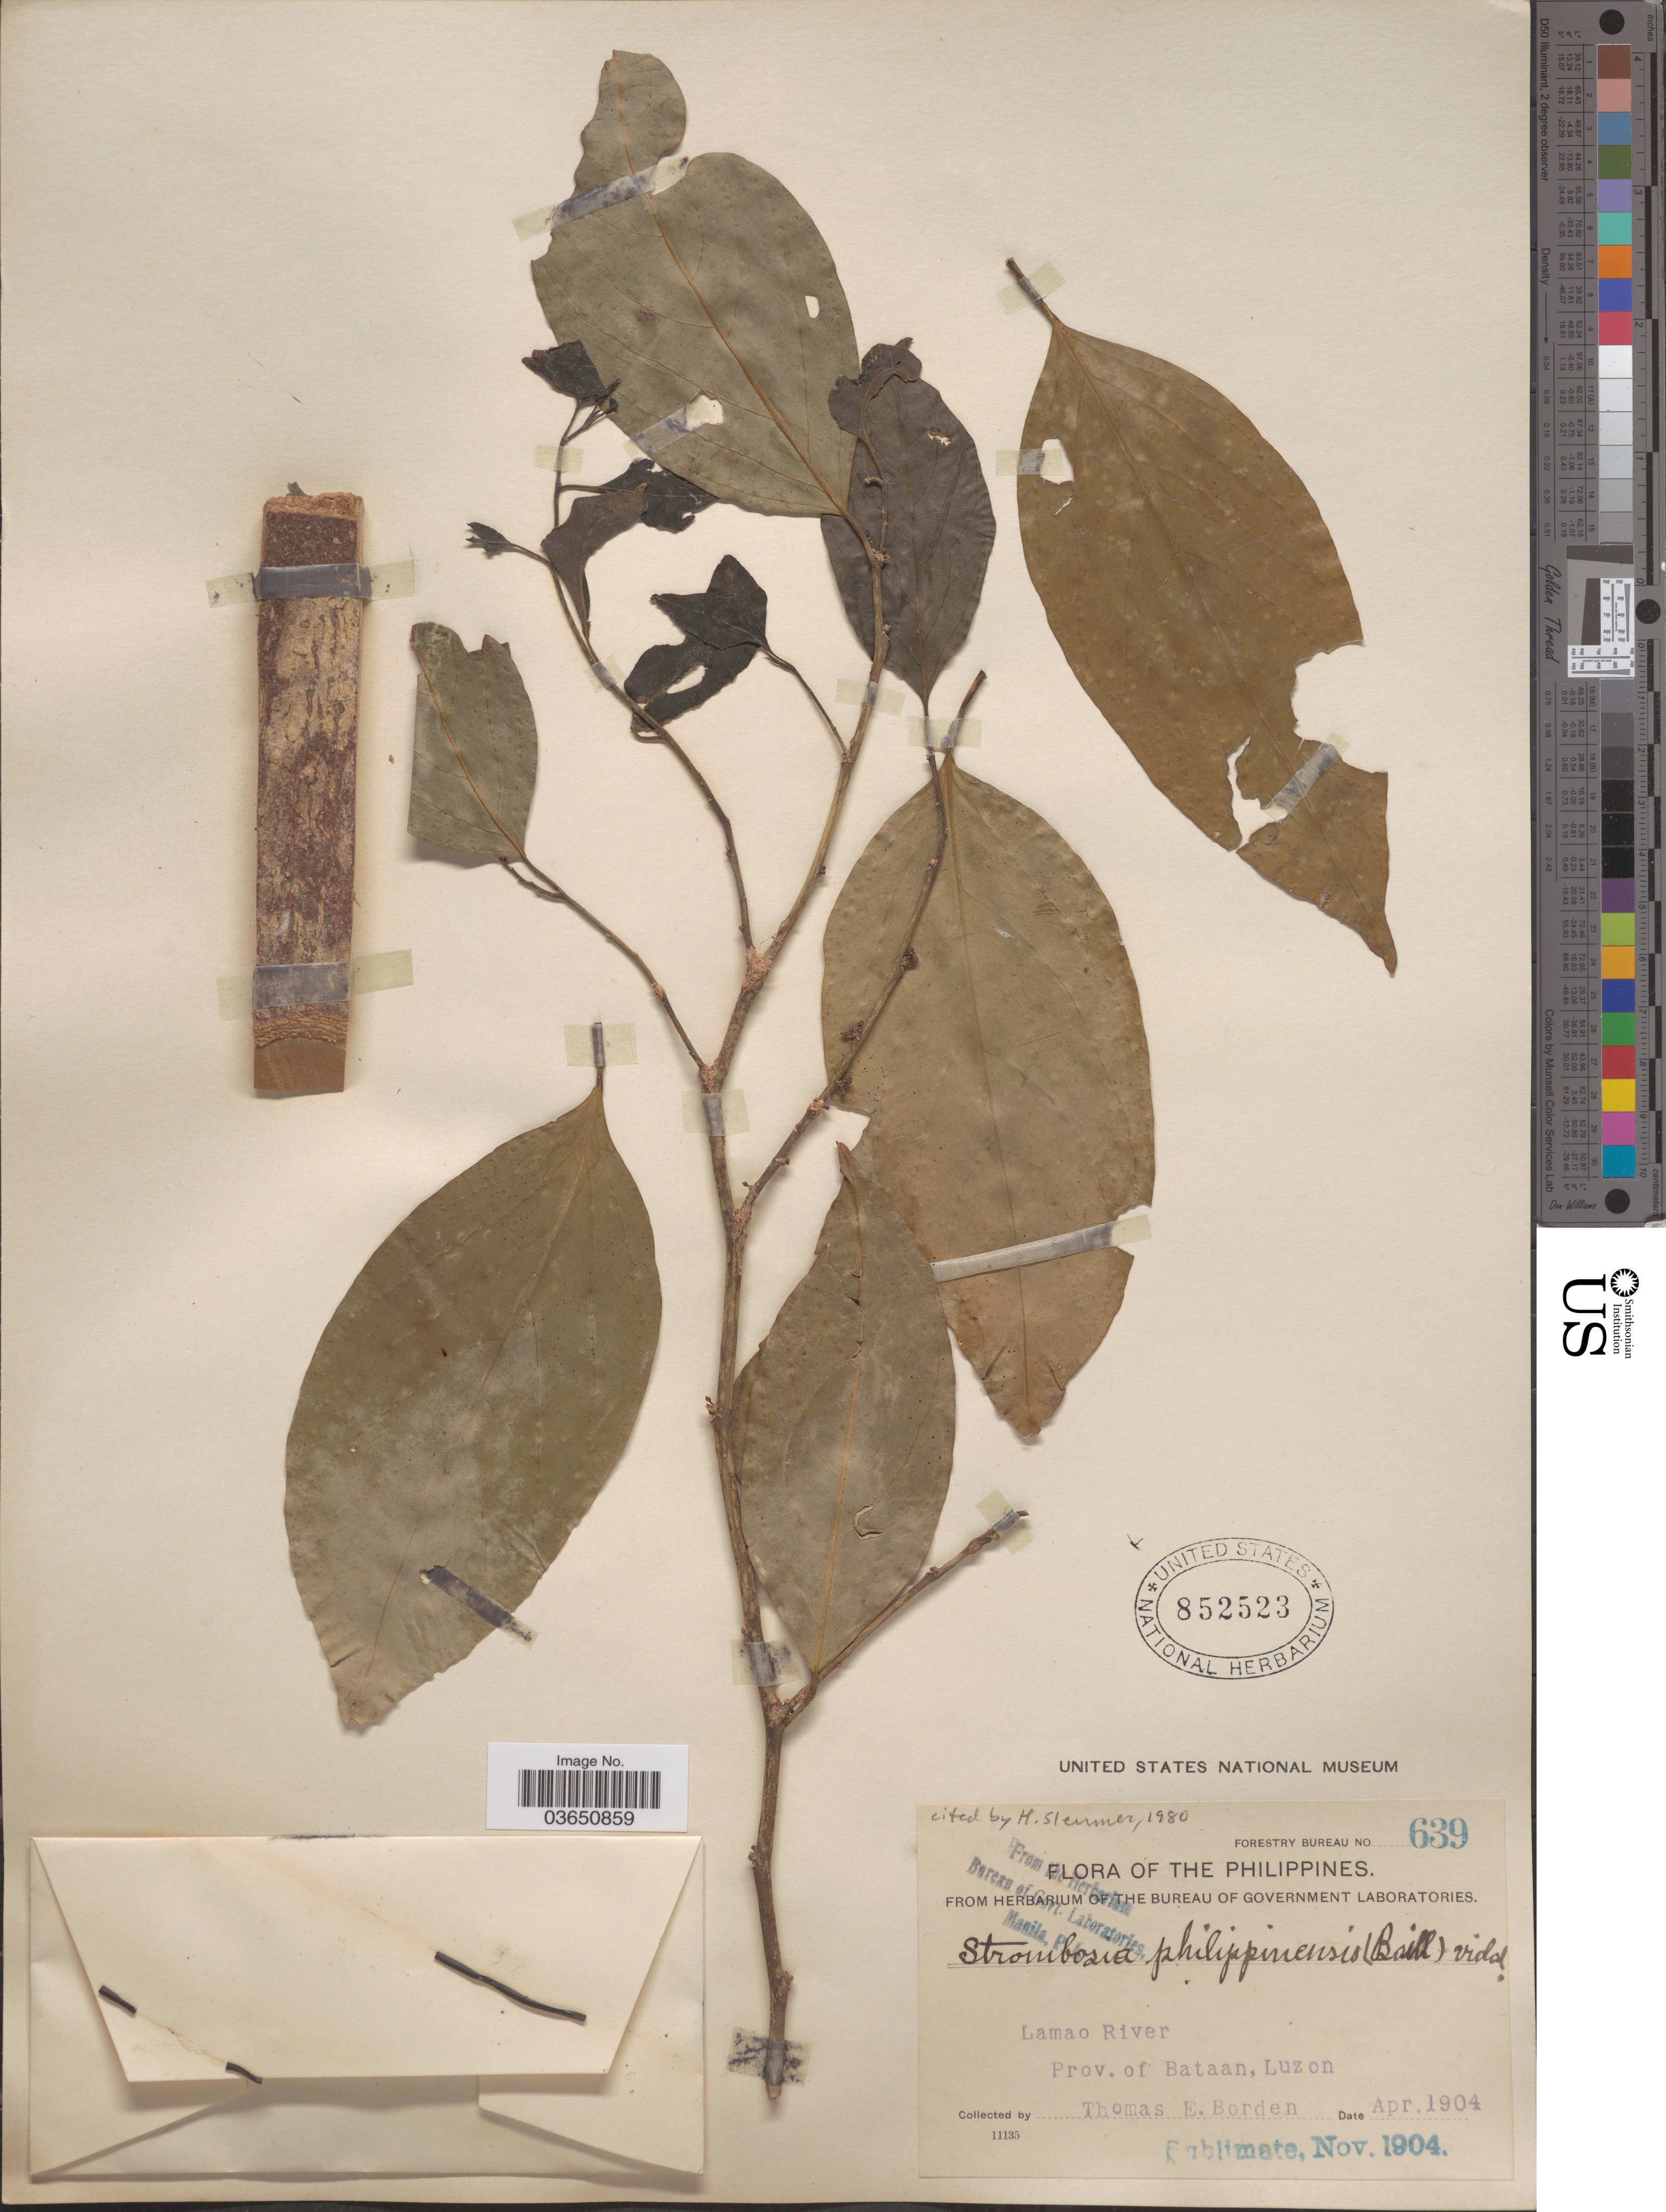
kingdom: Plantae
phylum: Tracheophyta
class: Magnoliopsida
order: Santalales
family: Strombosiaceae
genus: Strombosia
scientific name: Strombosia philippinensis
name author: (Baill.) Rolfe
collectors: T. E. Borden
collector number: Forestry Bureau 639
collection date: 1904-04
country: Philippines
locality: Lamao River. Prov. of Bataan, Luzon.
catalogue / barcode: US 852523